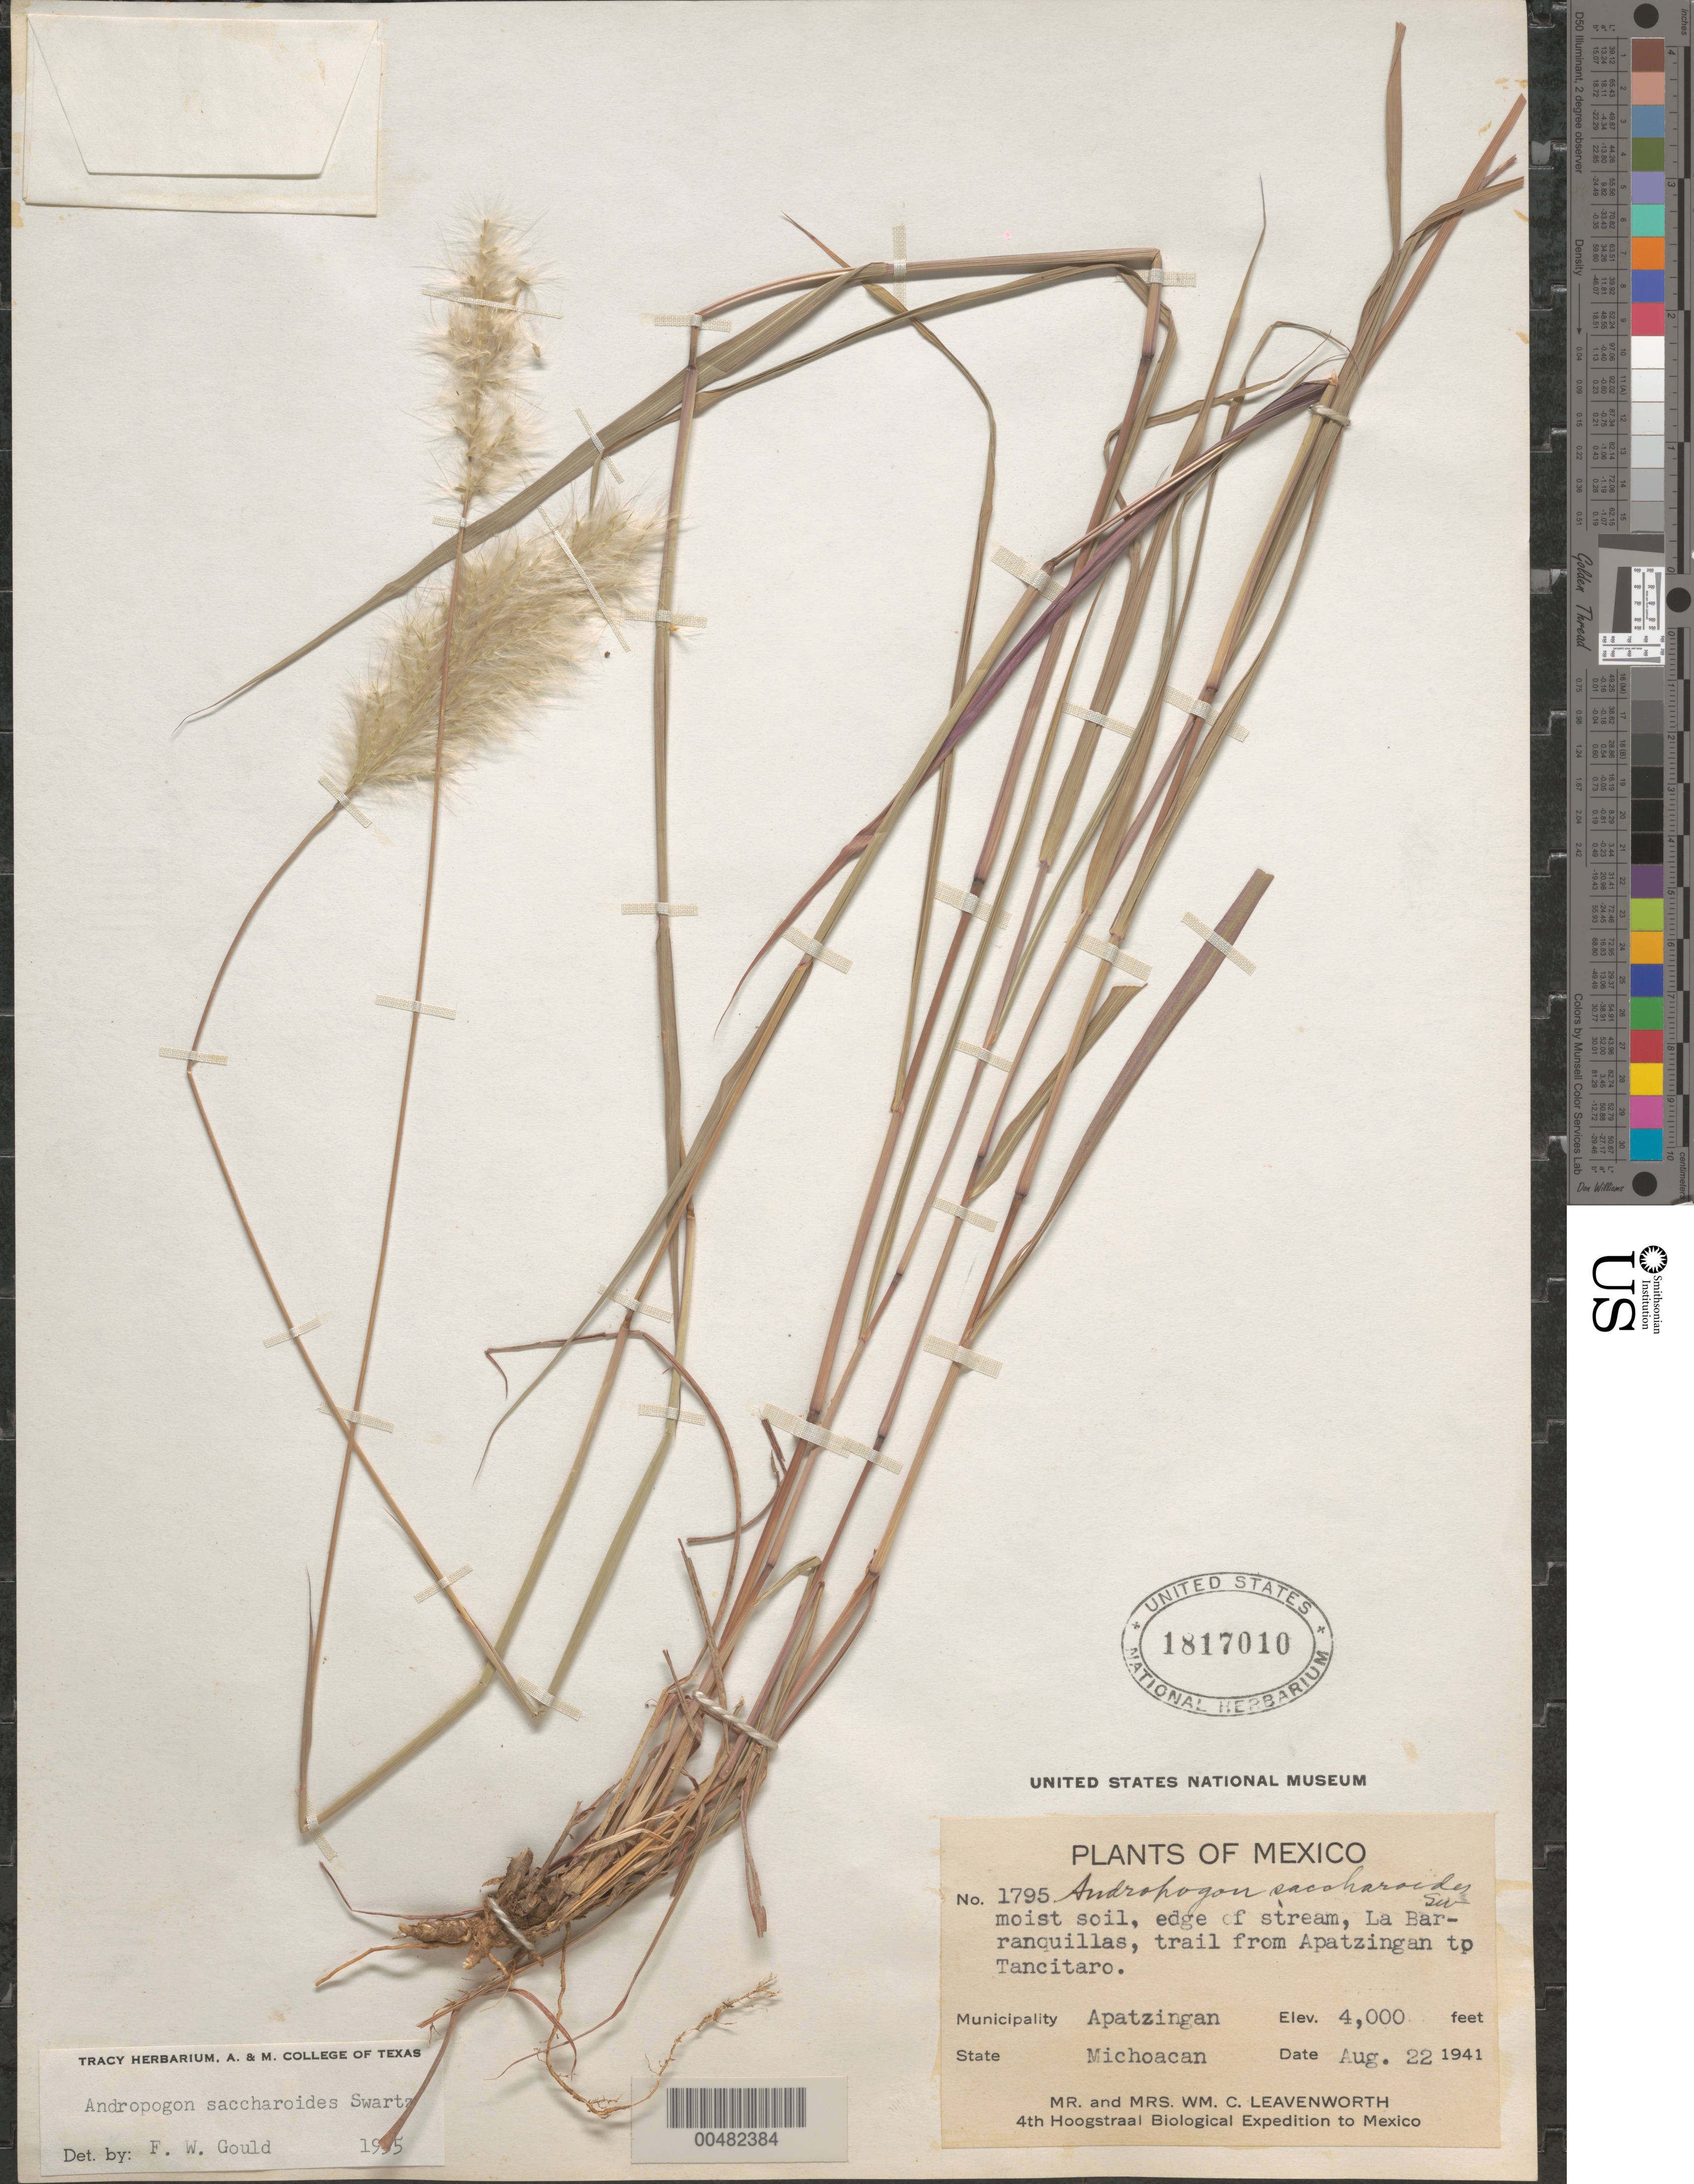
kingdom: Plantae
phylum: Tracheophyta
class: Liliopsida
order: Poales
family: Poaceae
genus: Bothriochloa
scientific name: Bothriochloa saccharoides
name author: (Sw.) Rydb.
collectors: W. C. Leavenworth & Leavenworth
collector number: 1795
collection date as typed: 22 Aug 1941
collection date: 1941-08-22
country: Mexico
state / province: Michoacán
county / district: Apatzingán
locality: La Barranquillas, trail from Apatzingan to Tancitaro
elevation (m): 1219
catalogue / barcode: US 1817010